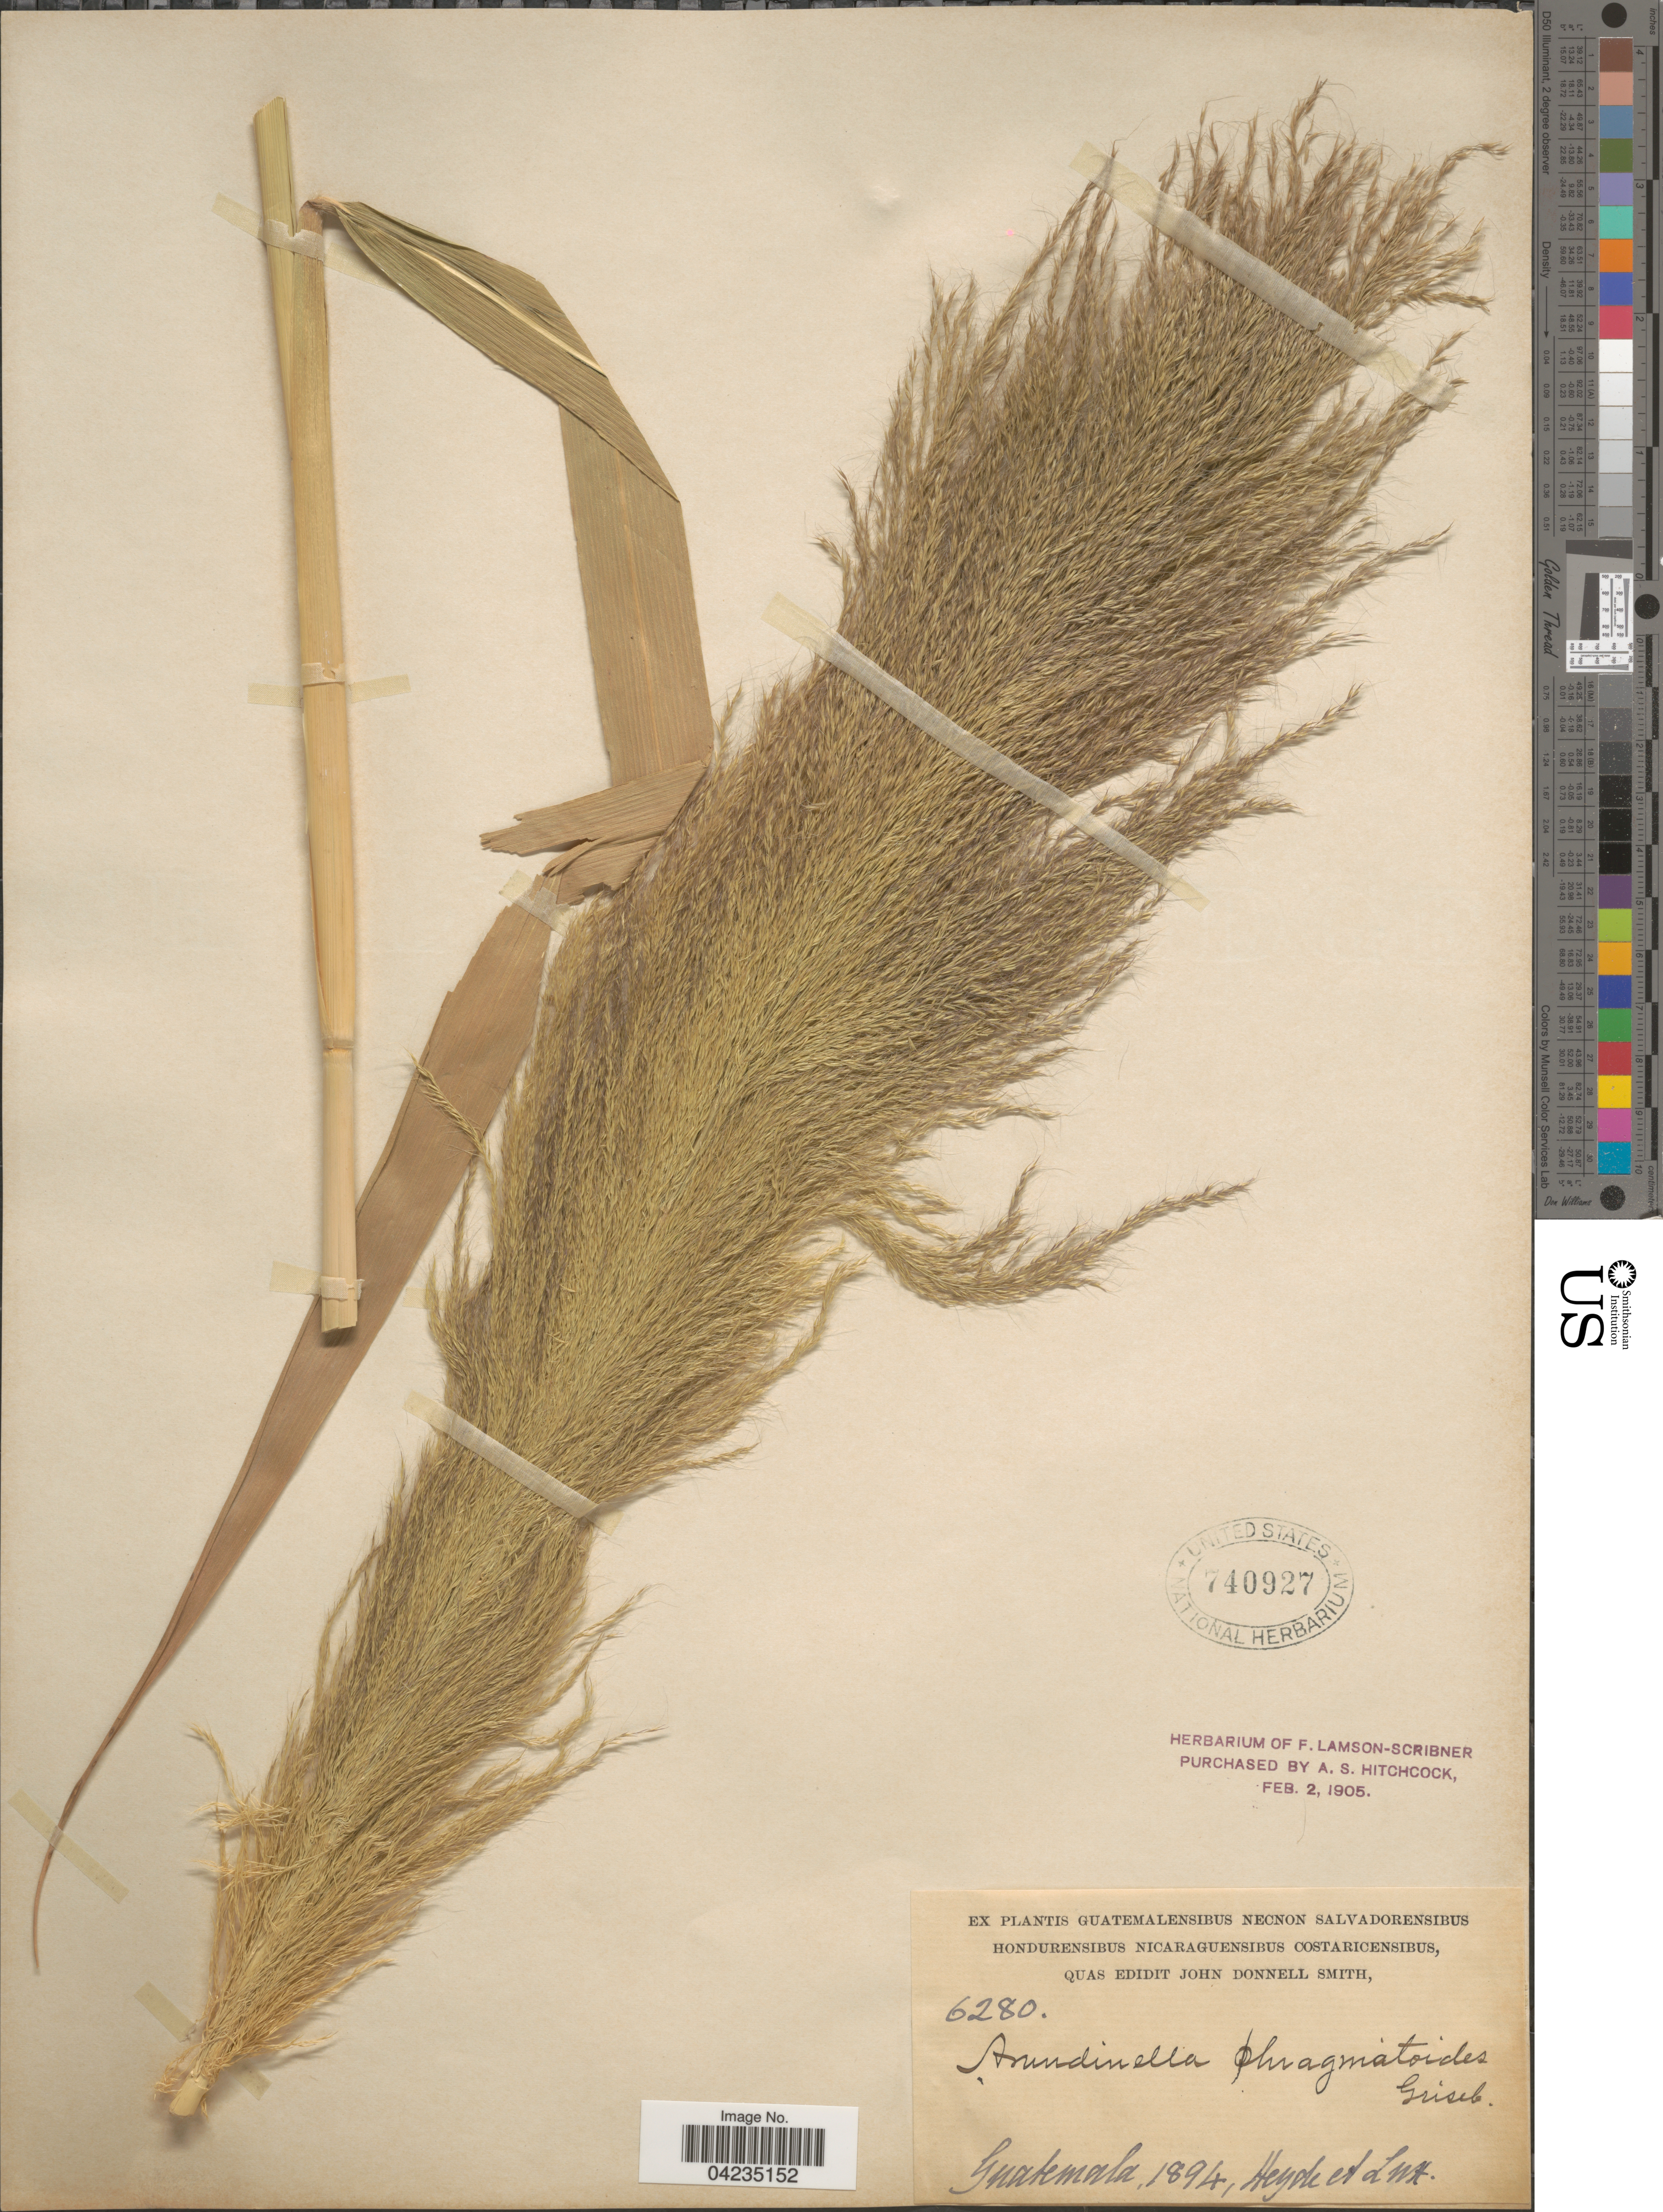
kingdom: Plantae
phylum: Tracheophyta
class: Liliopsida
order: Poales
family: Poaceae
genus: Arundinella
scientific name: Arundinella deppeana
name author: Nees ex Steud.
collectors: Heyde & Lux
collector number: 6280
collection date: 1894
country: Guatemala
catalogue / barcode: US 740927